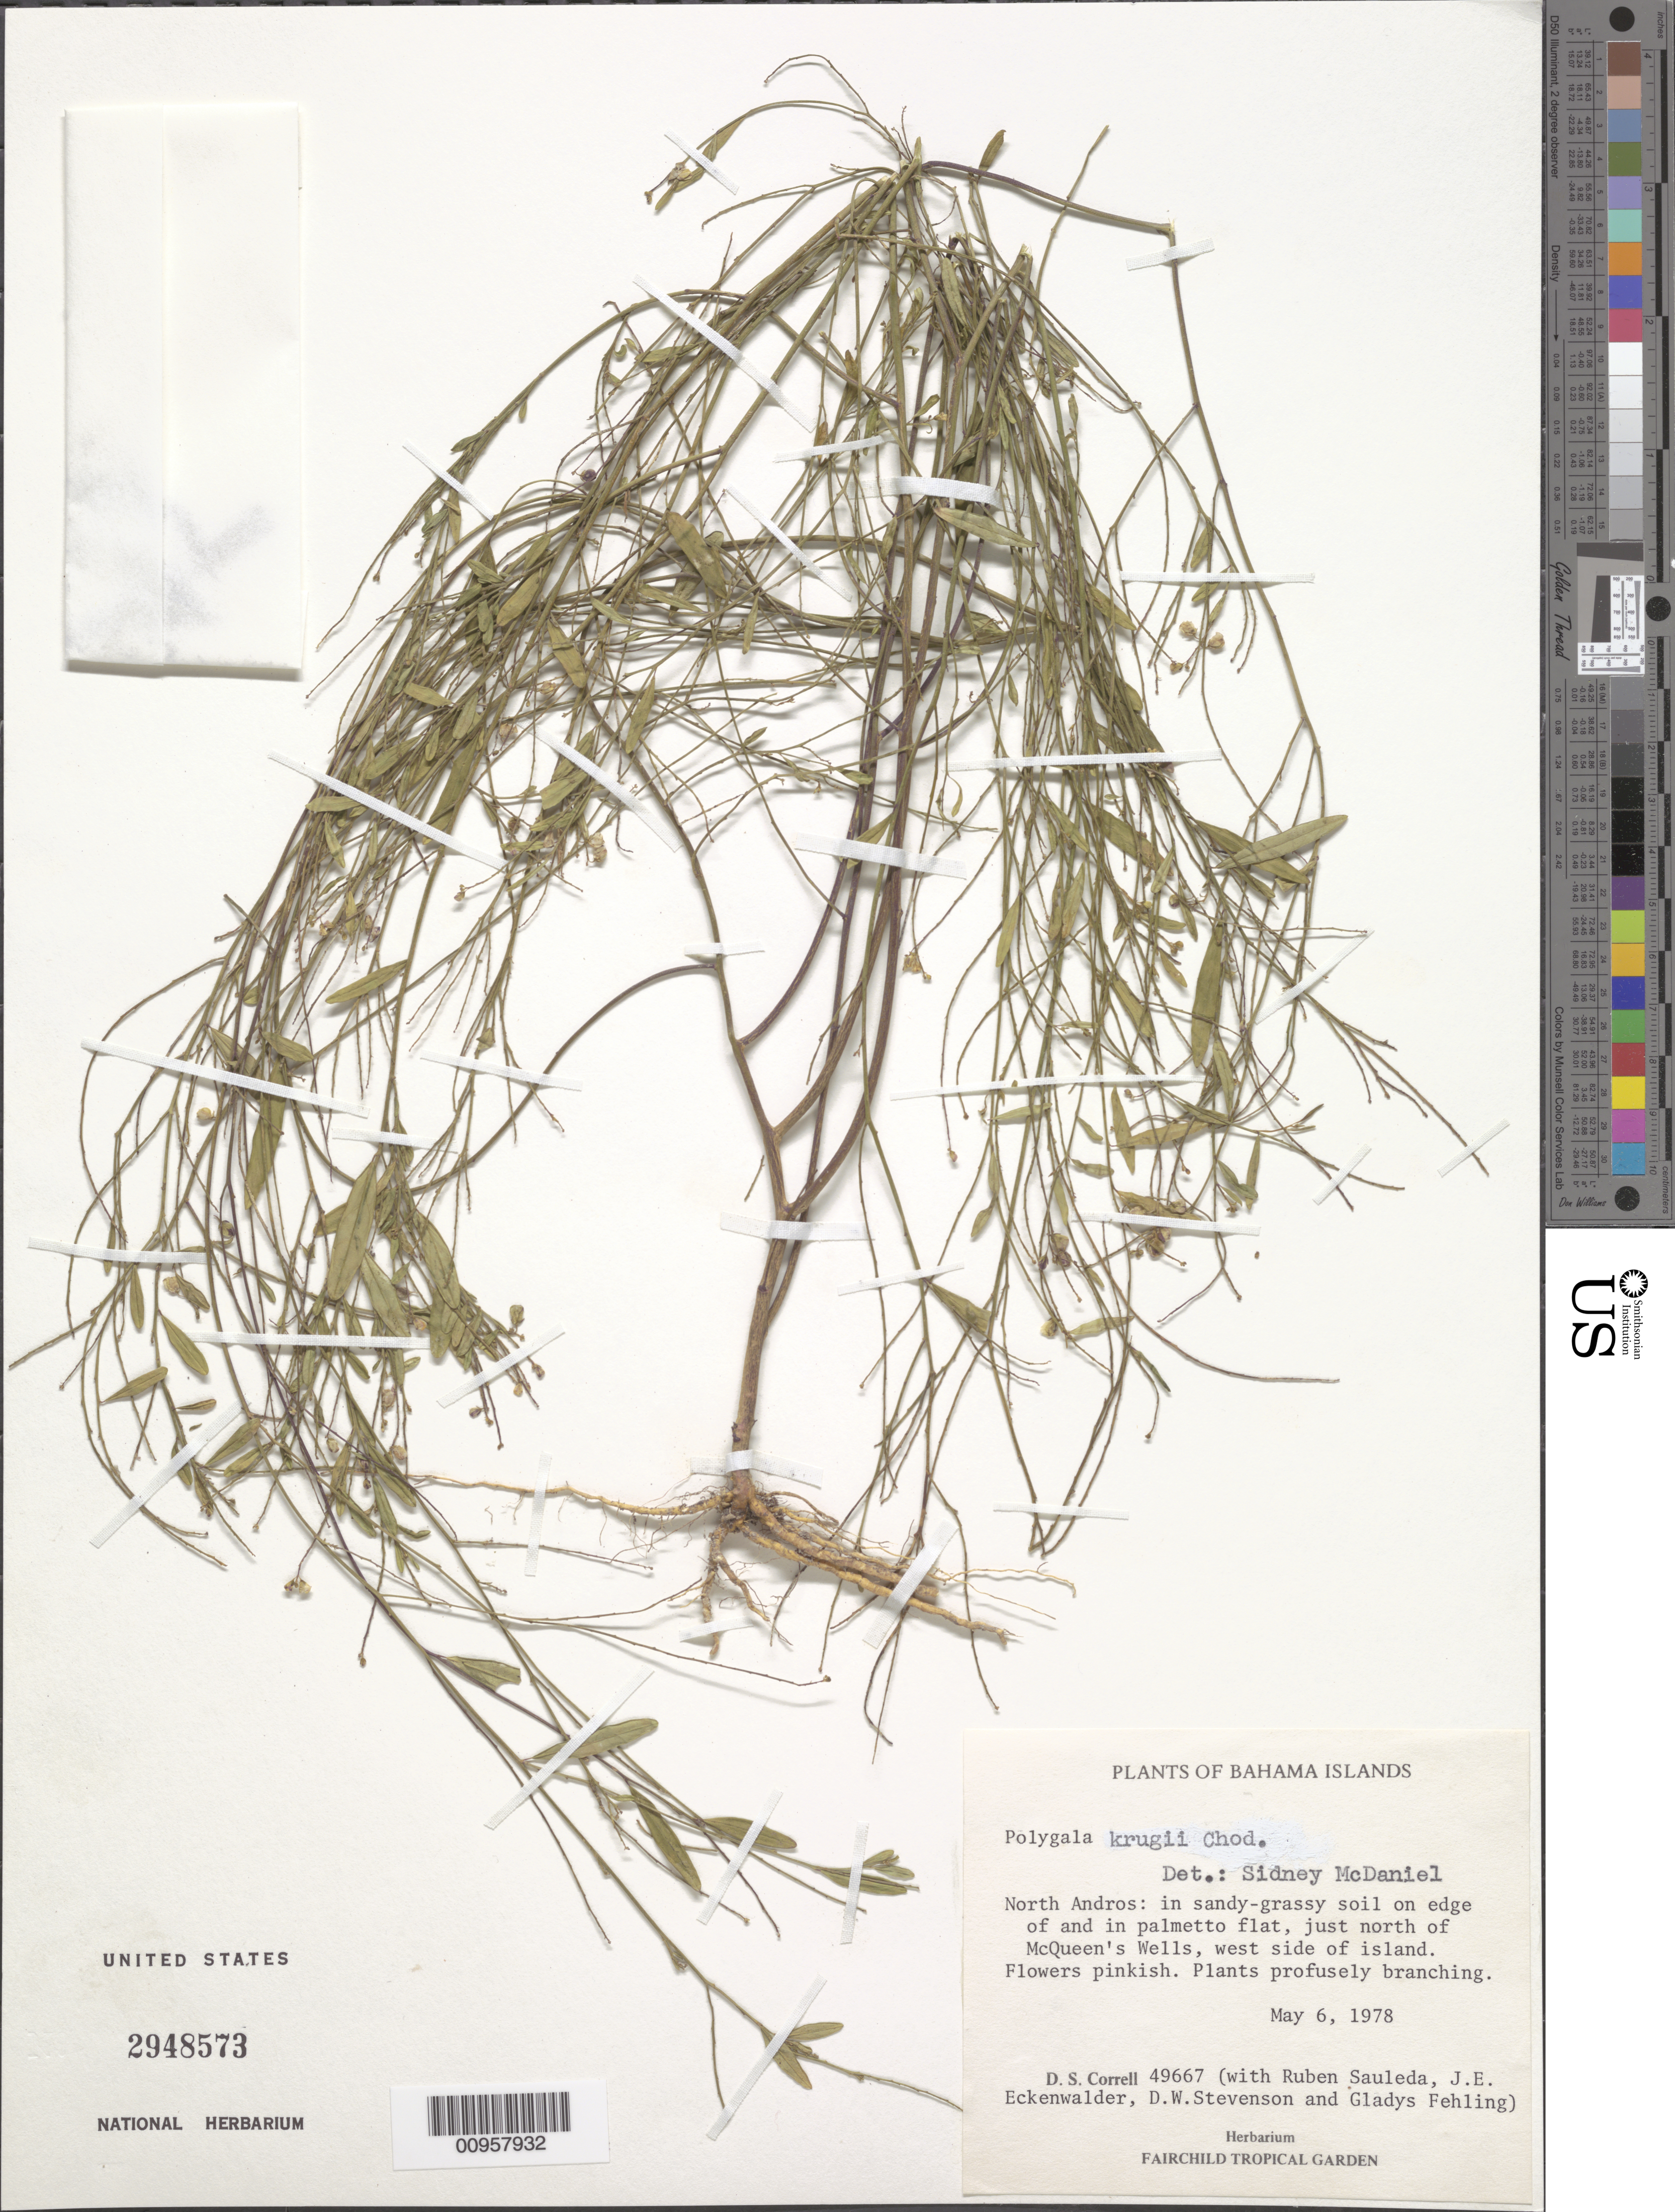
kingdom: Plantae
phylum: Tracheophyta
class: Magnoliopsida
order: Fabales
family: Polygalaceae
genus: Polygala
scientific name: Polygala krugii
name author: Chodat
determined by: McDaniel, Sidney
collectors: D. S. Correll, R. Sauleda, J. Eckenwalder, D. W. Stevenson & G. Fehling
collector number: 49667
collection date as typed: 06 May 1978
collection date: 1978-05-06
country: Bahamas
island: North Andros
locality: Just N of McQueen's Wells, west side of island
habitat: In sandy-grassy soil on edge of and in palmetto flat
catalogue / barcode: US 2948573